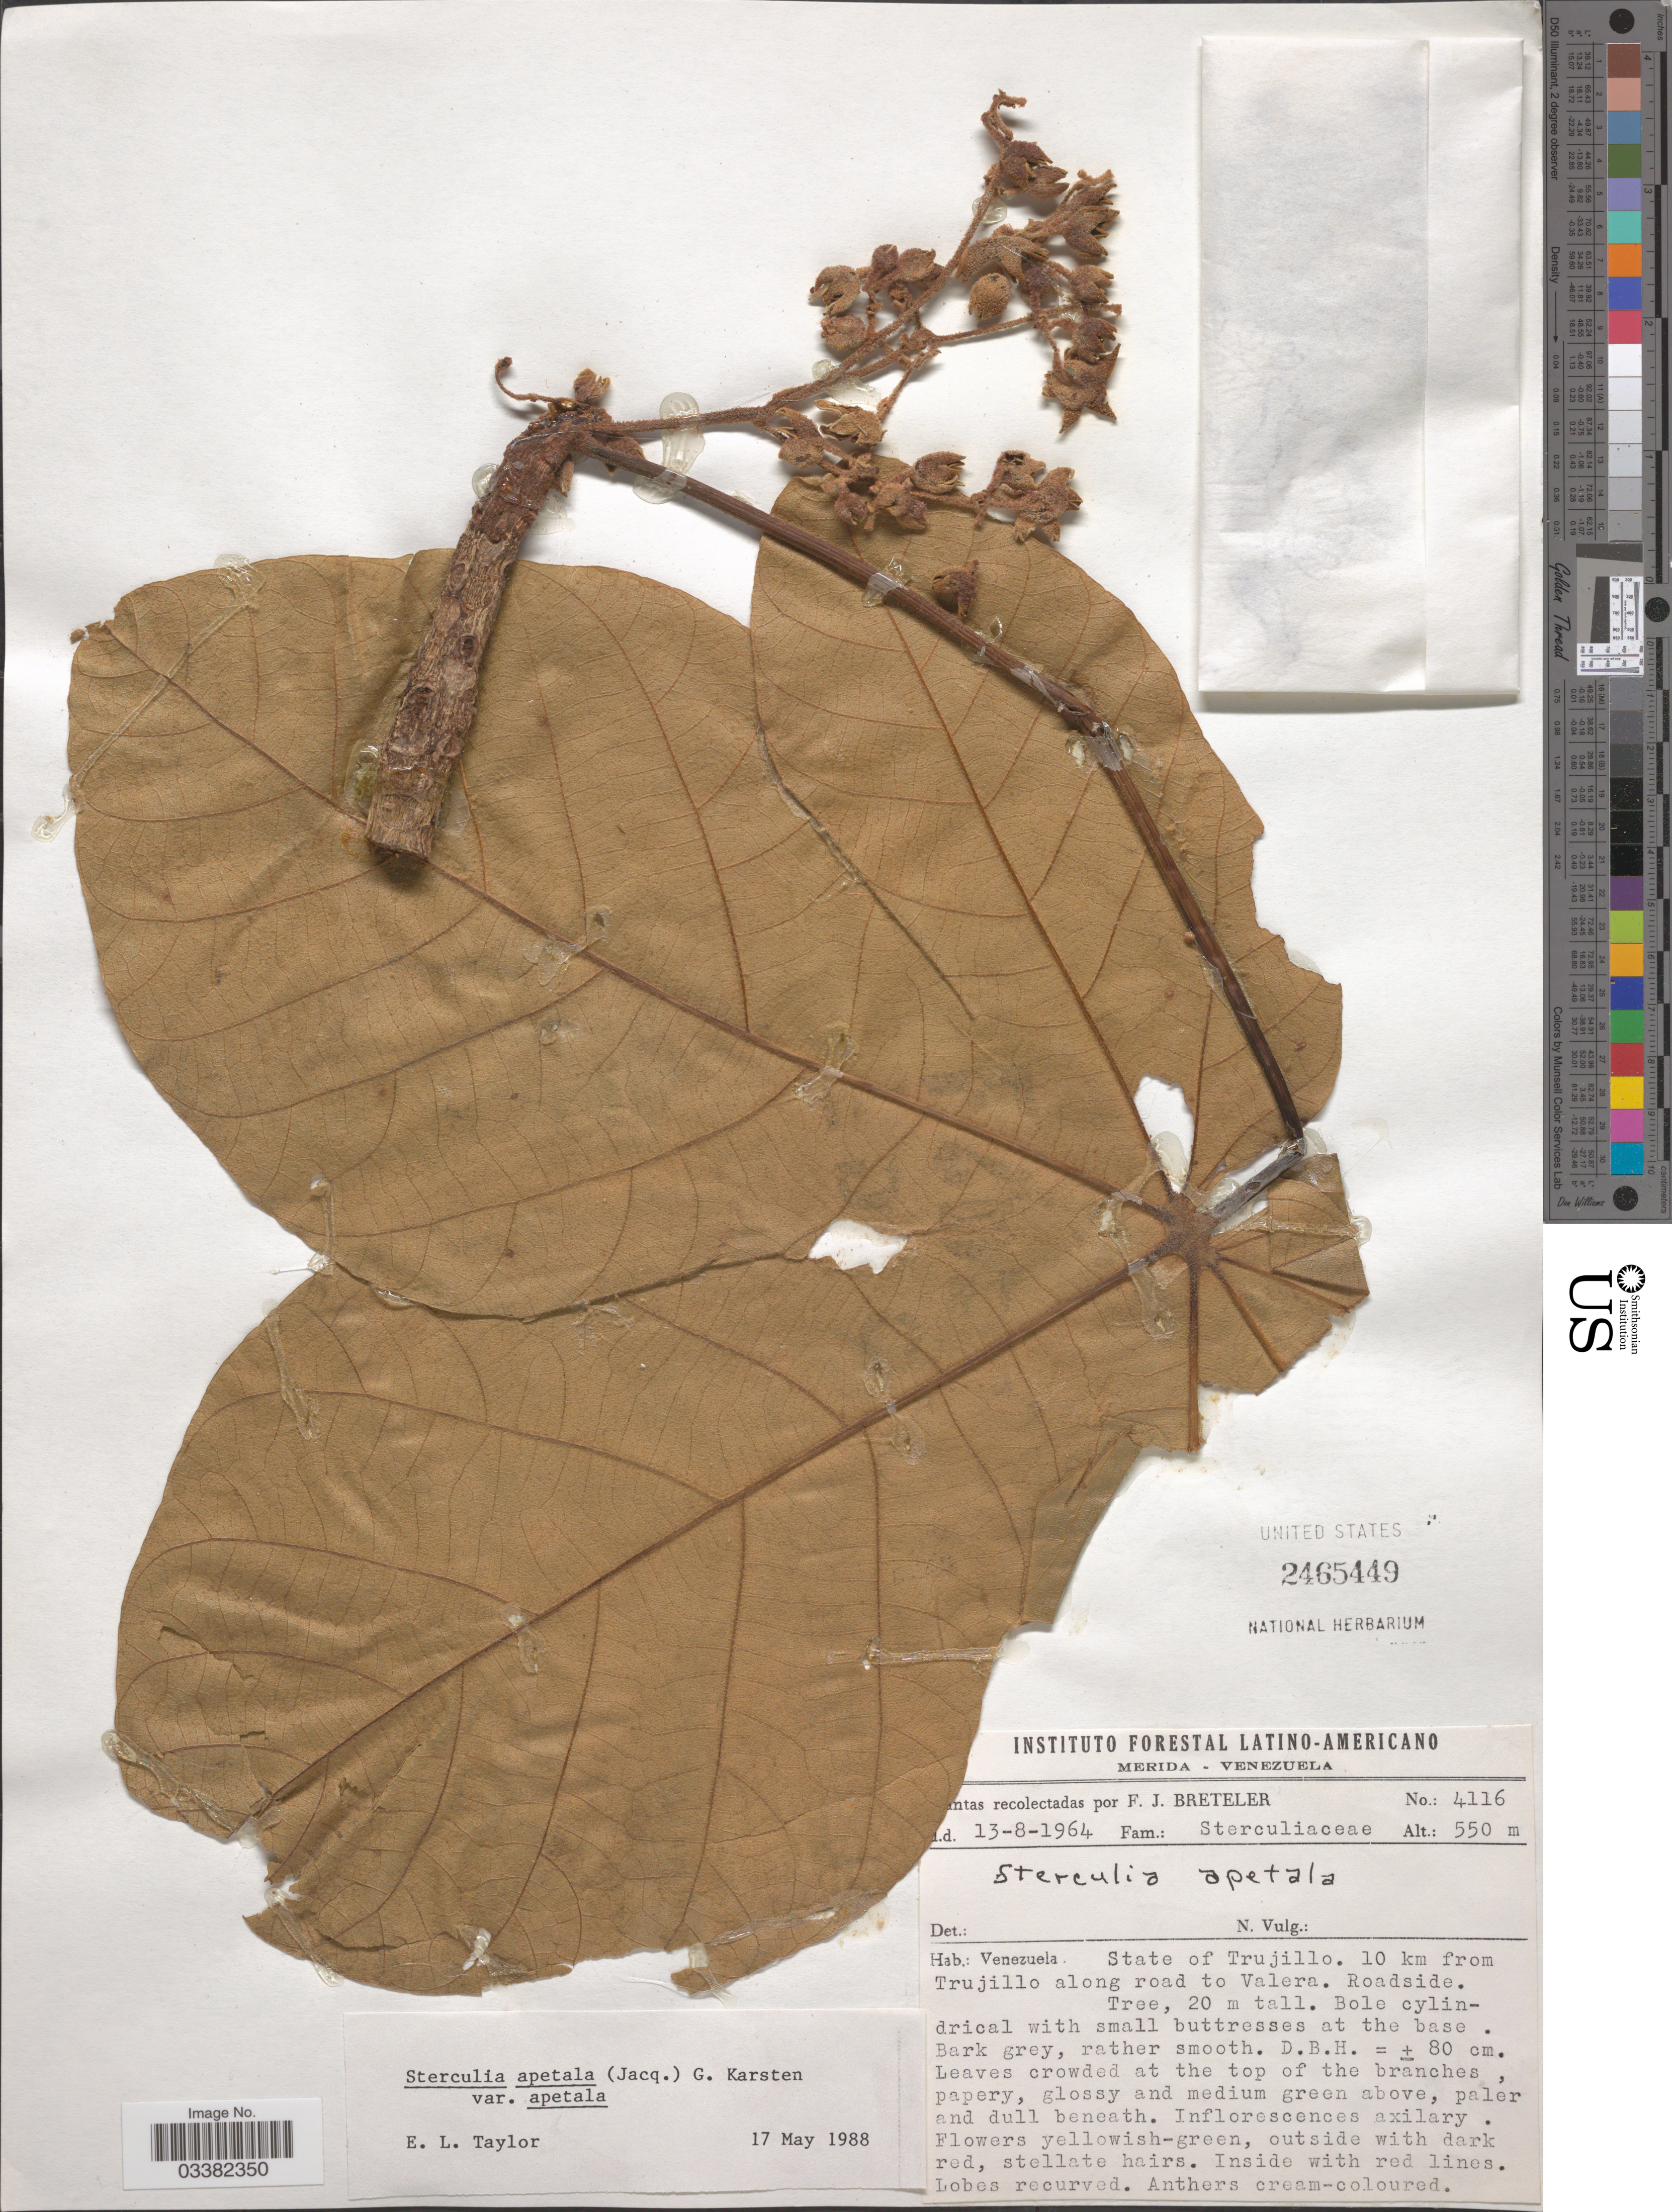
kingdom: Plantae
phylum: Tracheophyta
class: Magnoliopsida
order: Malvales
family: Malvaceae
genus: Sterculia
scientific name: Sterculia apetala var. apetala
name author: (Jacq.) H. Karst.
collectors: F. J. Breteler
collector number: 4116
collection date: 1964-08-13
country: Venezuela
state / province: Trujillo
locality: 10 km from Trujillo along road to Valera. Roadside.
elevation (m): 550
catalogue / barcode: US 2465449